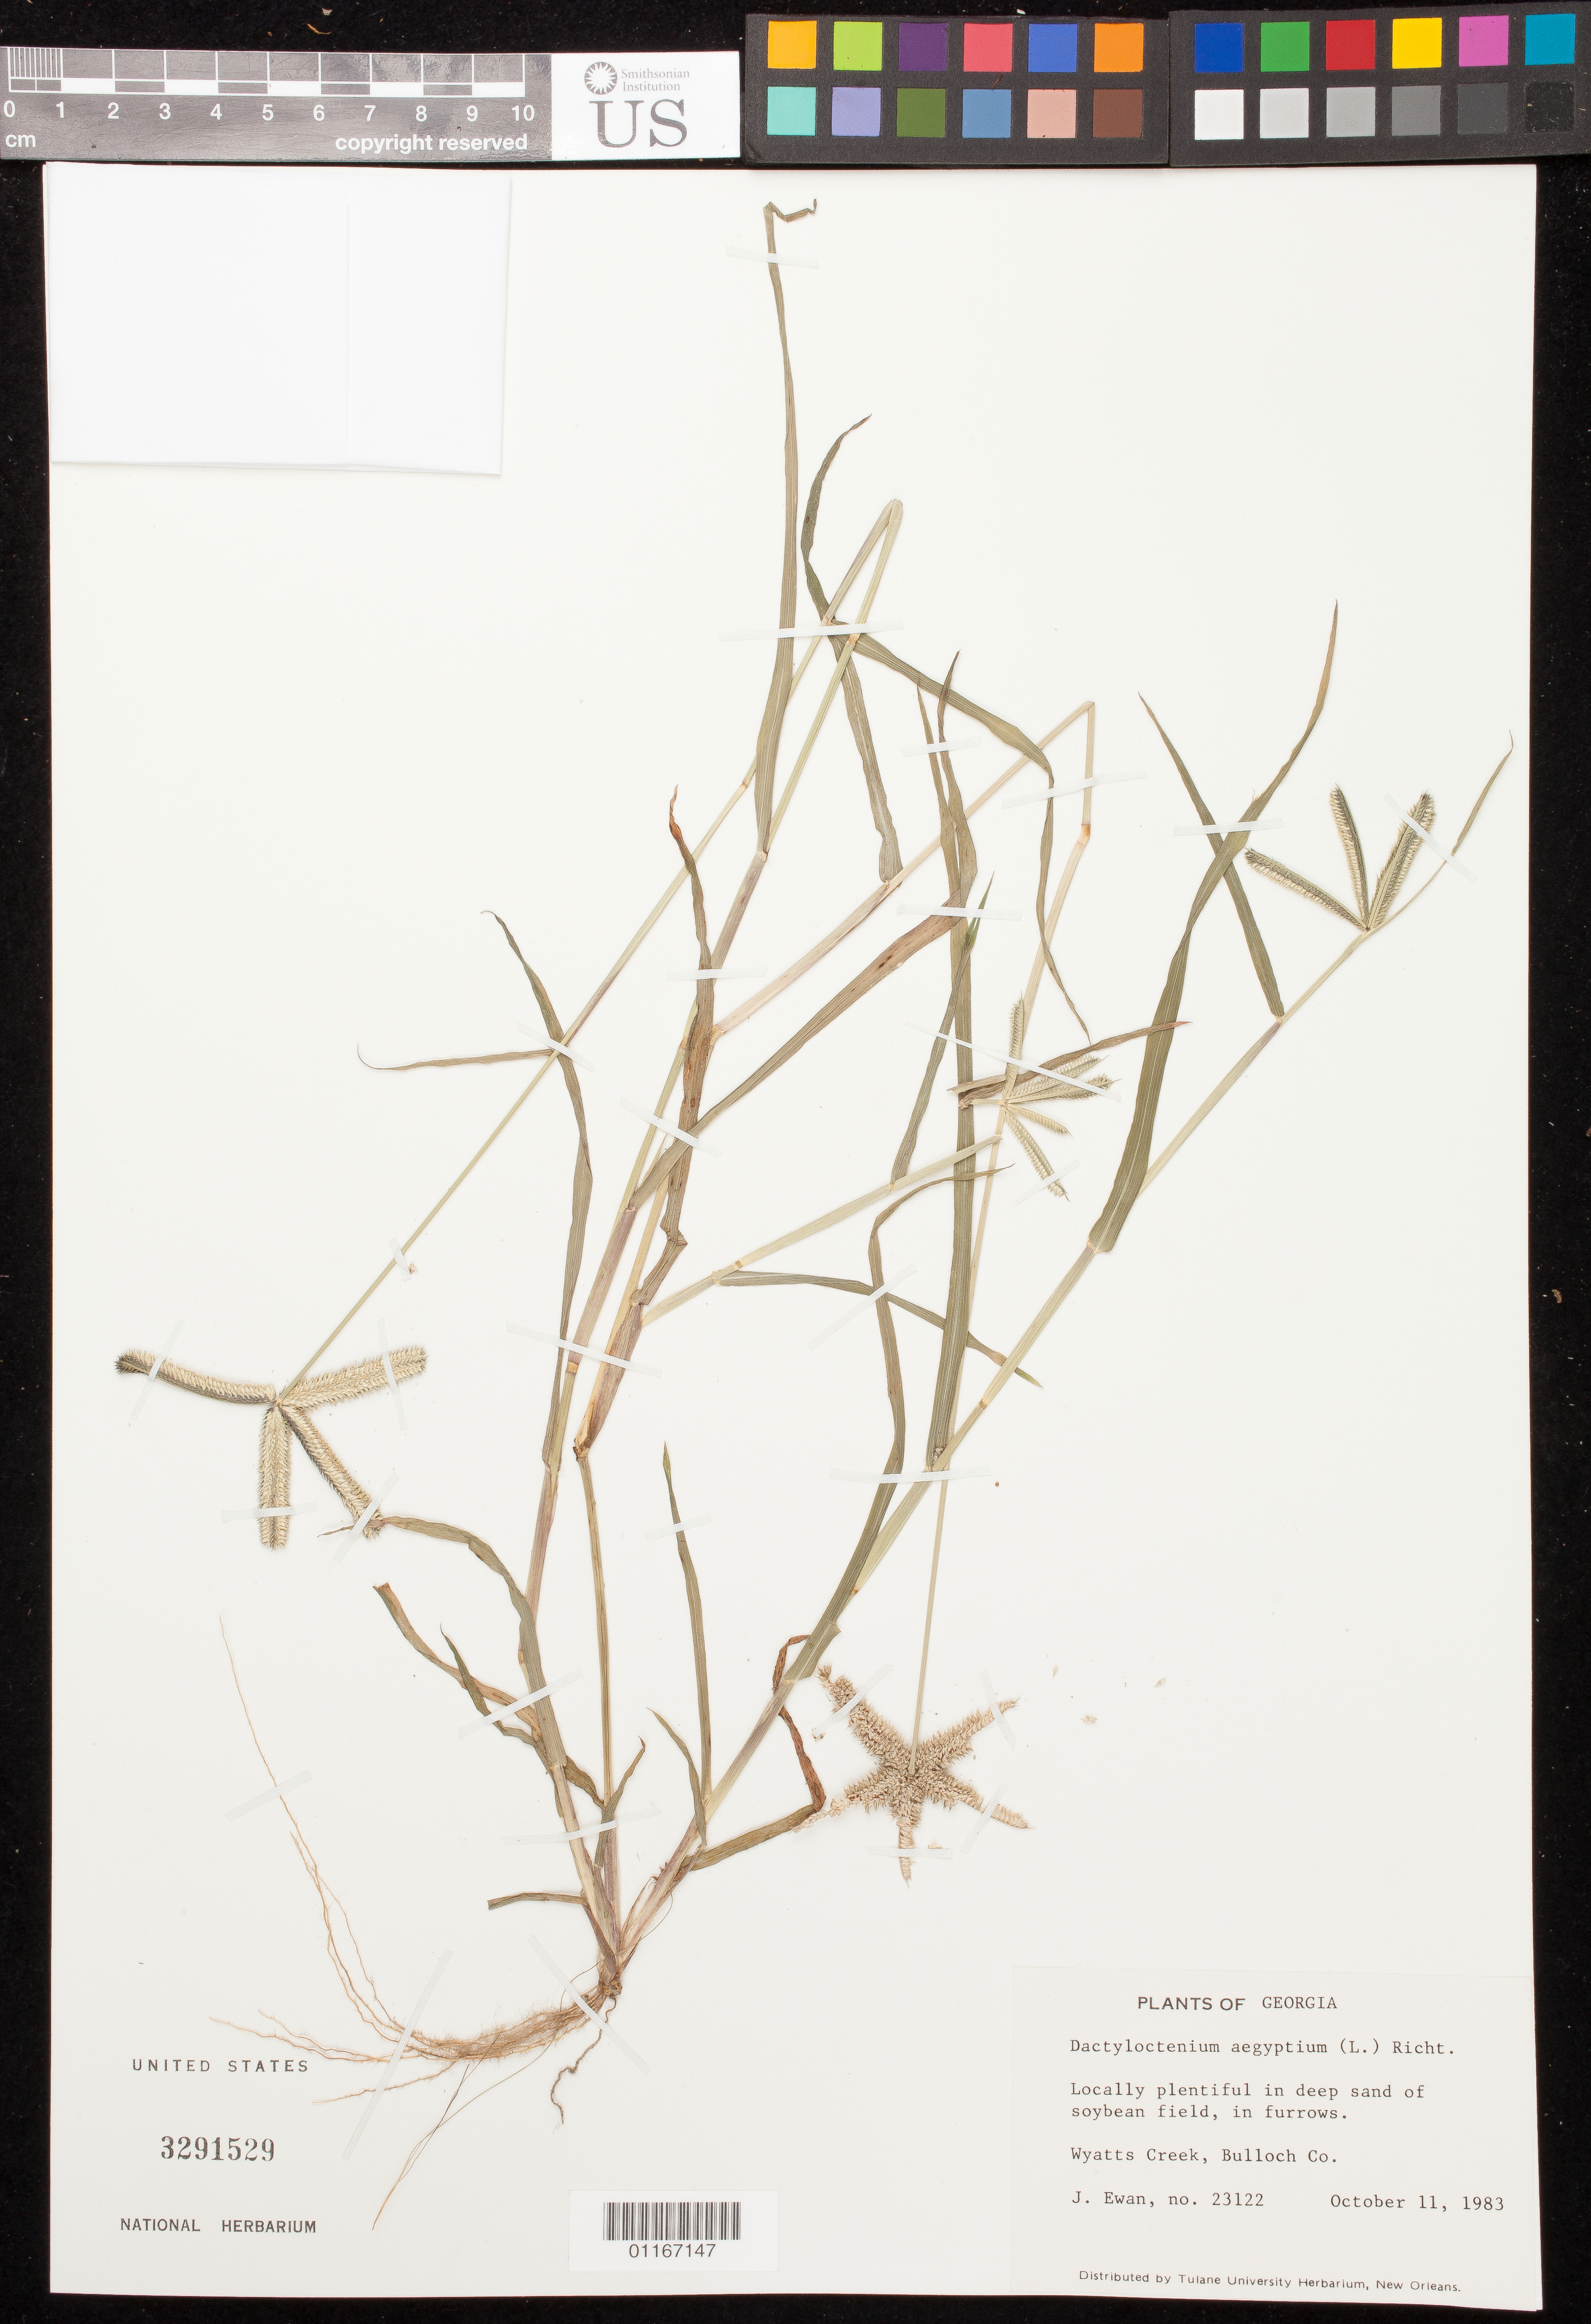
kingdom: Plantae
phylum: Tracheophyta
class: Liliopsida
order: Poales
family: Poaceae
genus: Dactyloctenium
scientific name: Dactyloctenium aegyptium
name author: (L.) Richt.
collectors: J. A. Ewan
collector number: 23122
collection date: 1983-10-11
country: United States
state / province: Georgia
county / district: Bulloch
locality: Wyatts Creek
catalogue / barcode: US 3291529